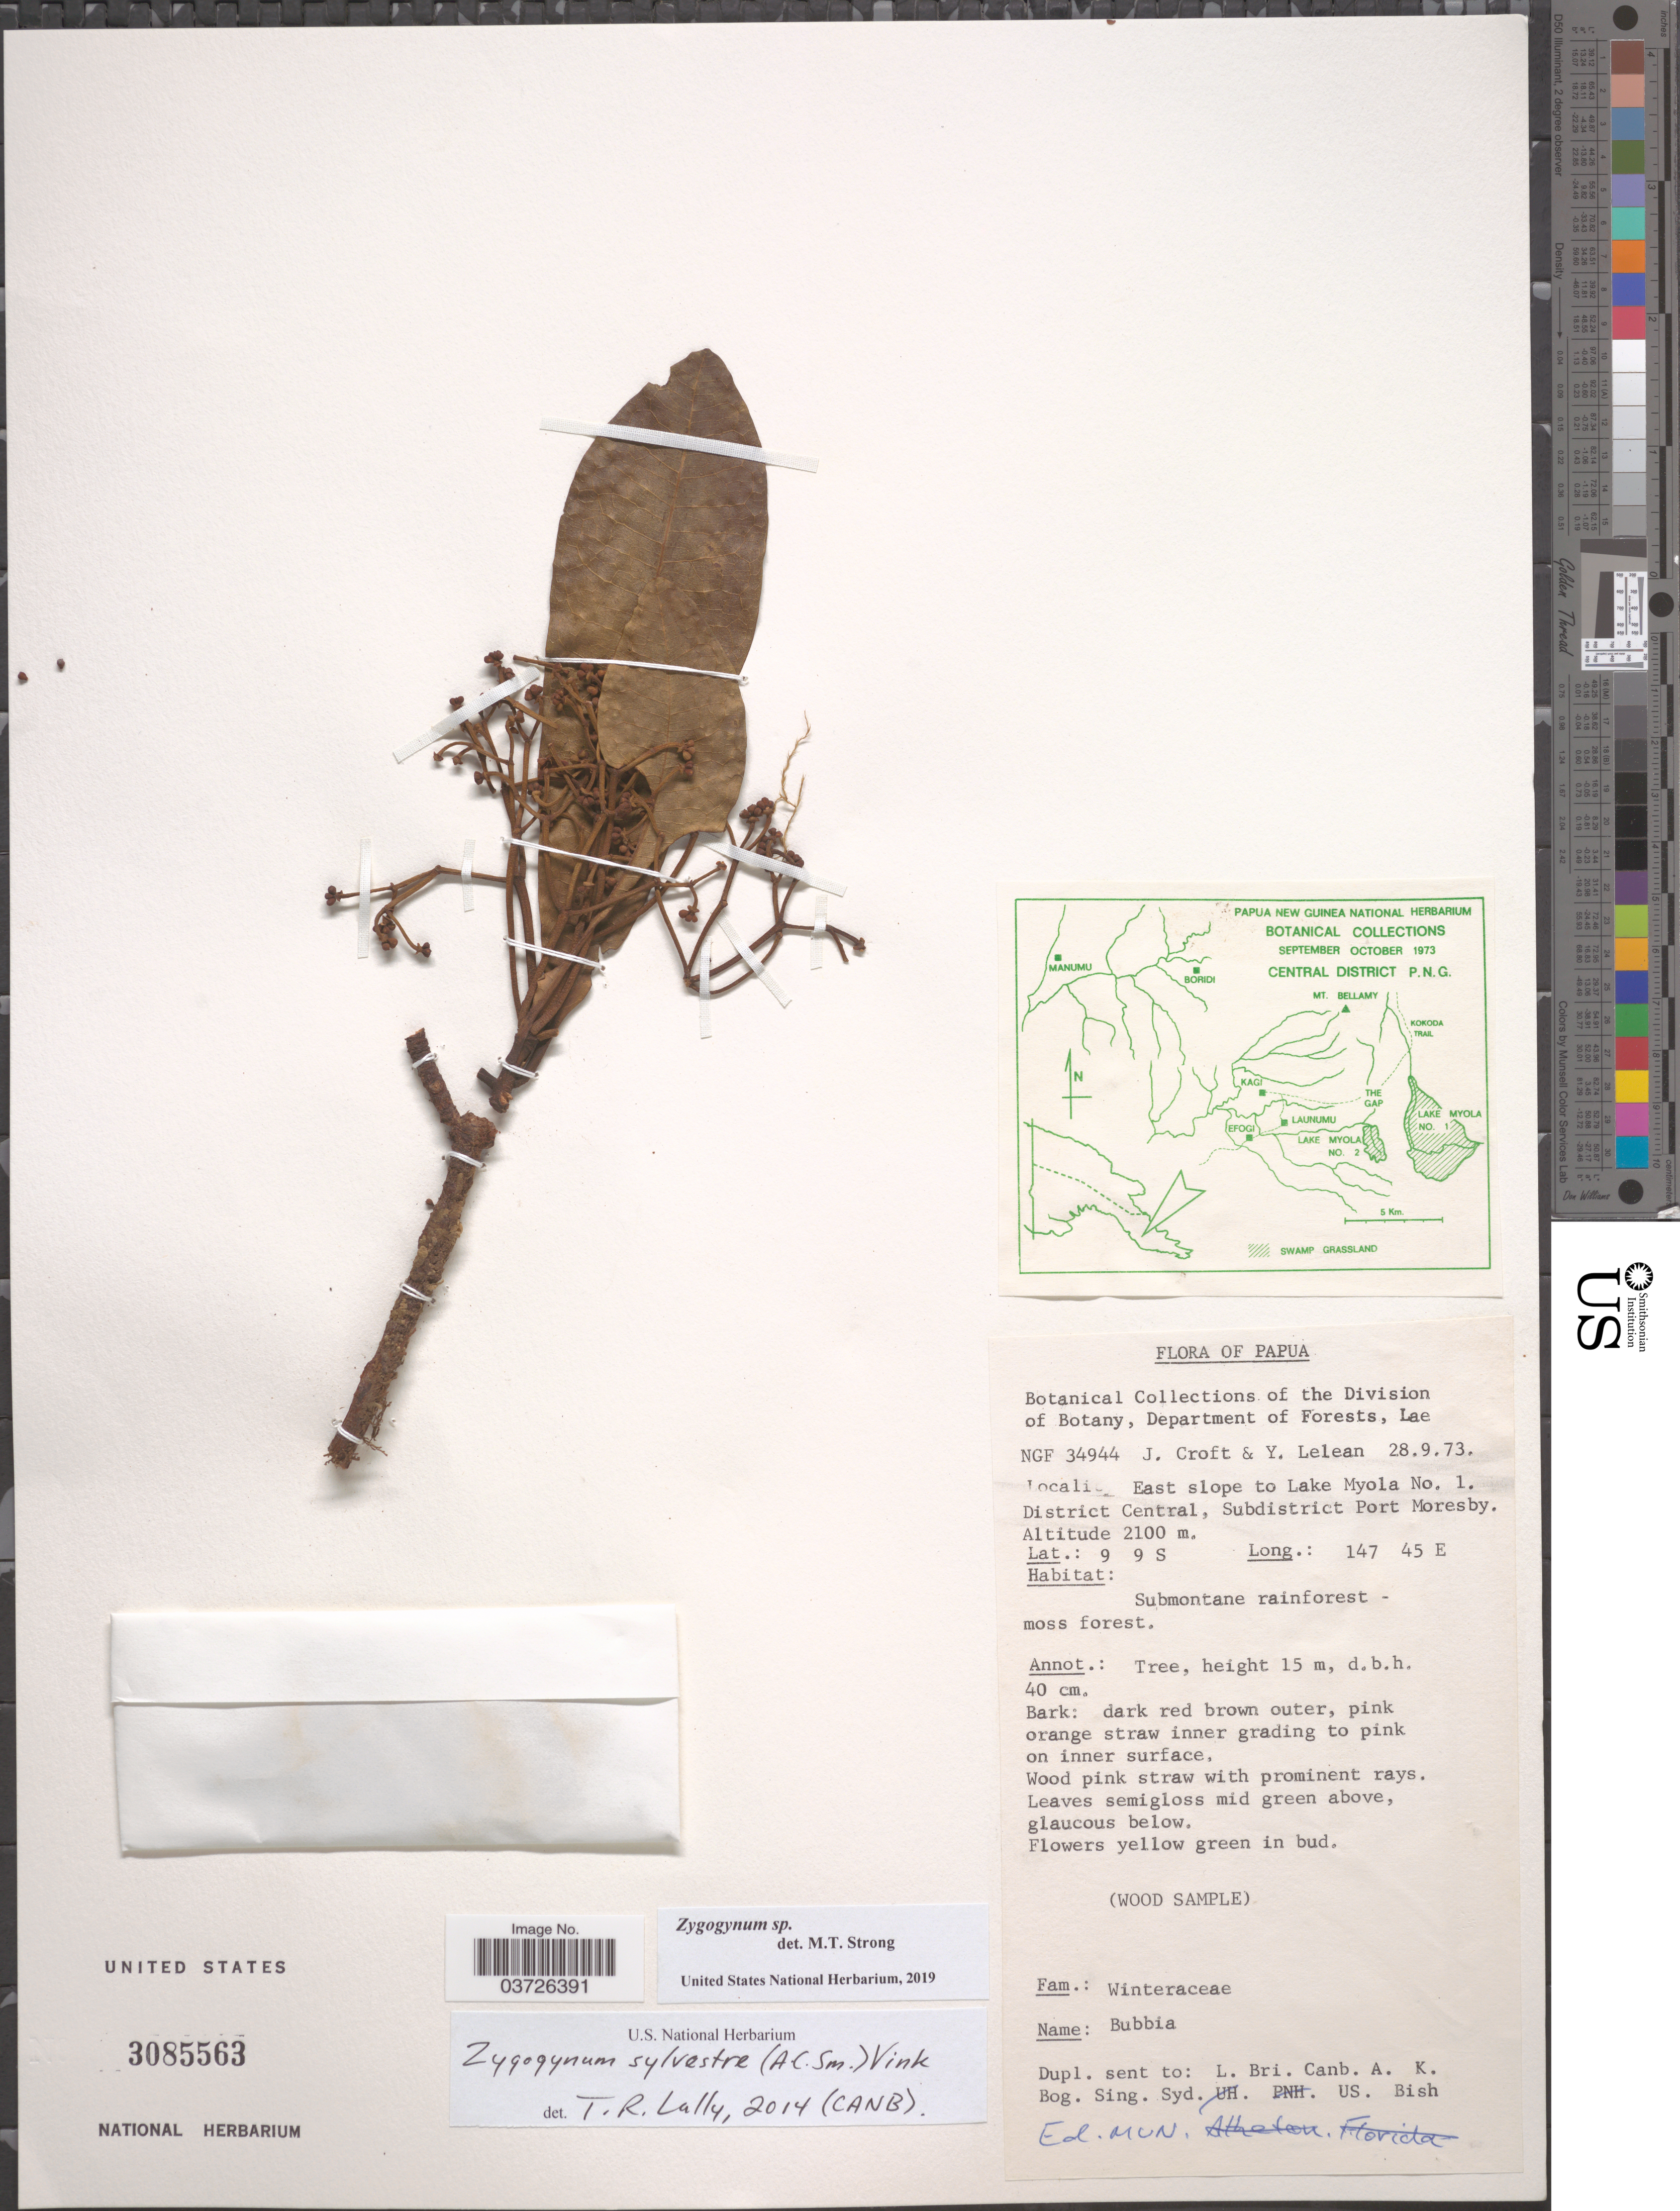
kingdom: Plantae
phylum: Tracheophyta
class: Magnoliopsida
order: Canellales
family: Winteraceae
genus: Zygogynum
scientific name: Zygogynum sylvestre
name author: (A.C. Sm.) Vink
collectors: J. Croft & Y. Lelean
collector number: NGF 34944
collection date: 1973-09-28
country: Papua New Guinea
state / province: Central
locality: Papua. East slope to Lake Myola No. 1. District Central, Subdistrict Port Moresby.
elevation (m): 2100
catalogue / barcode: US 3085563